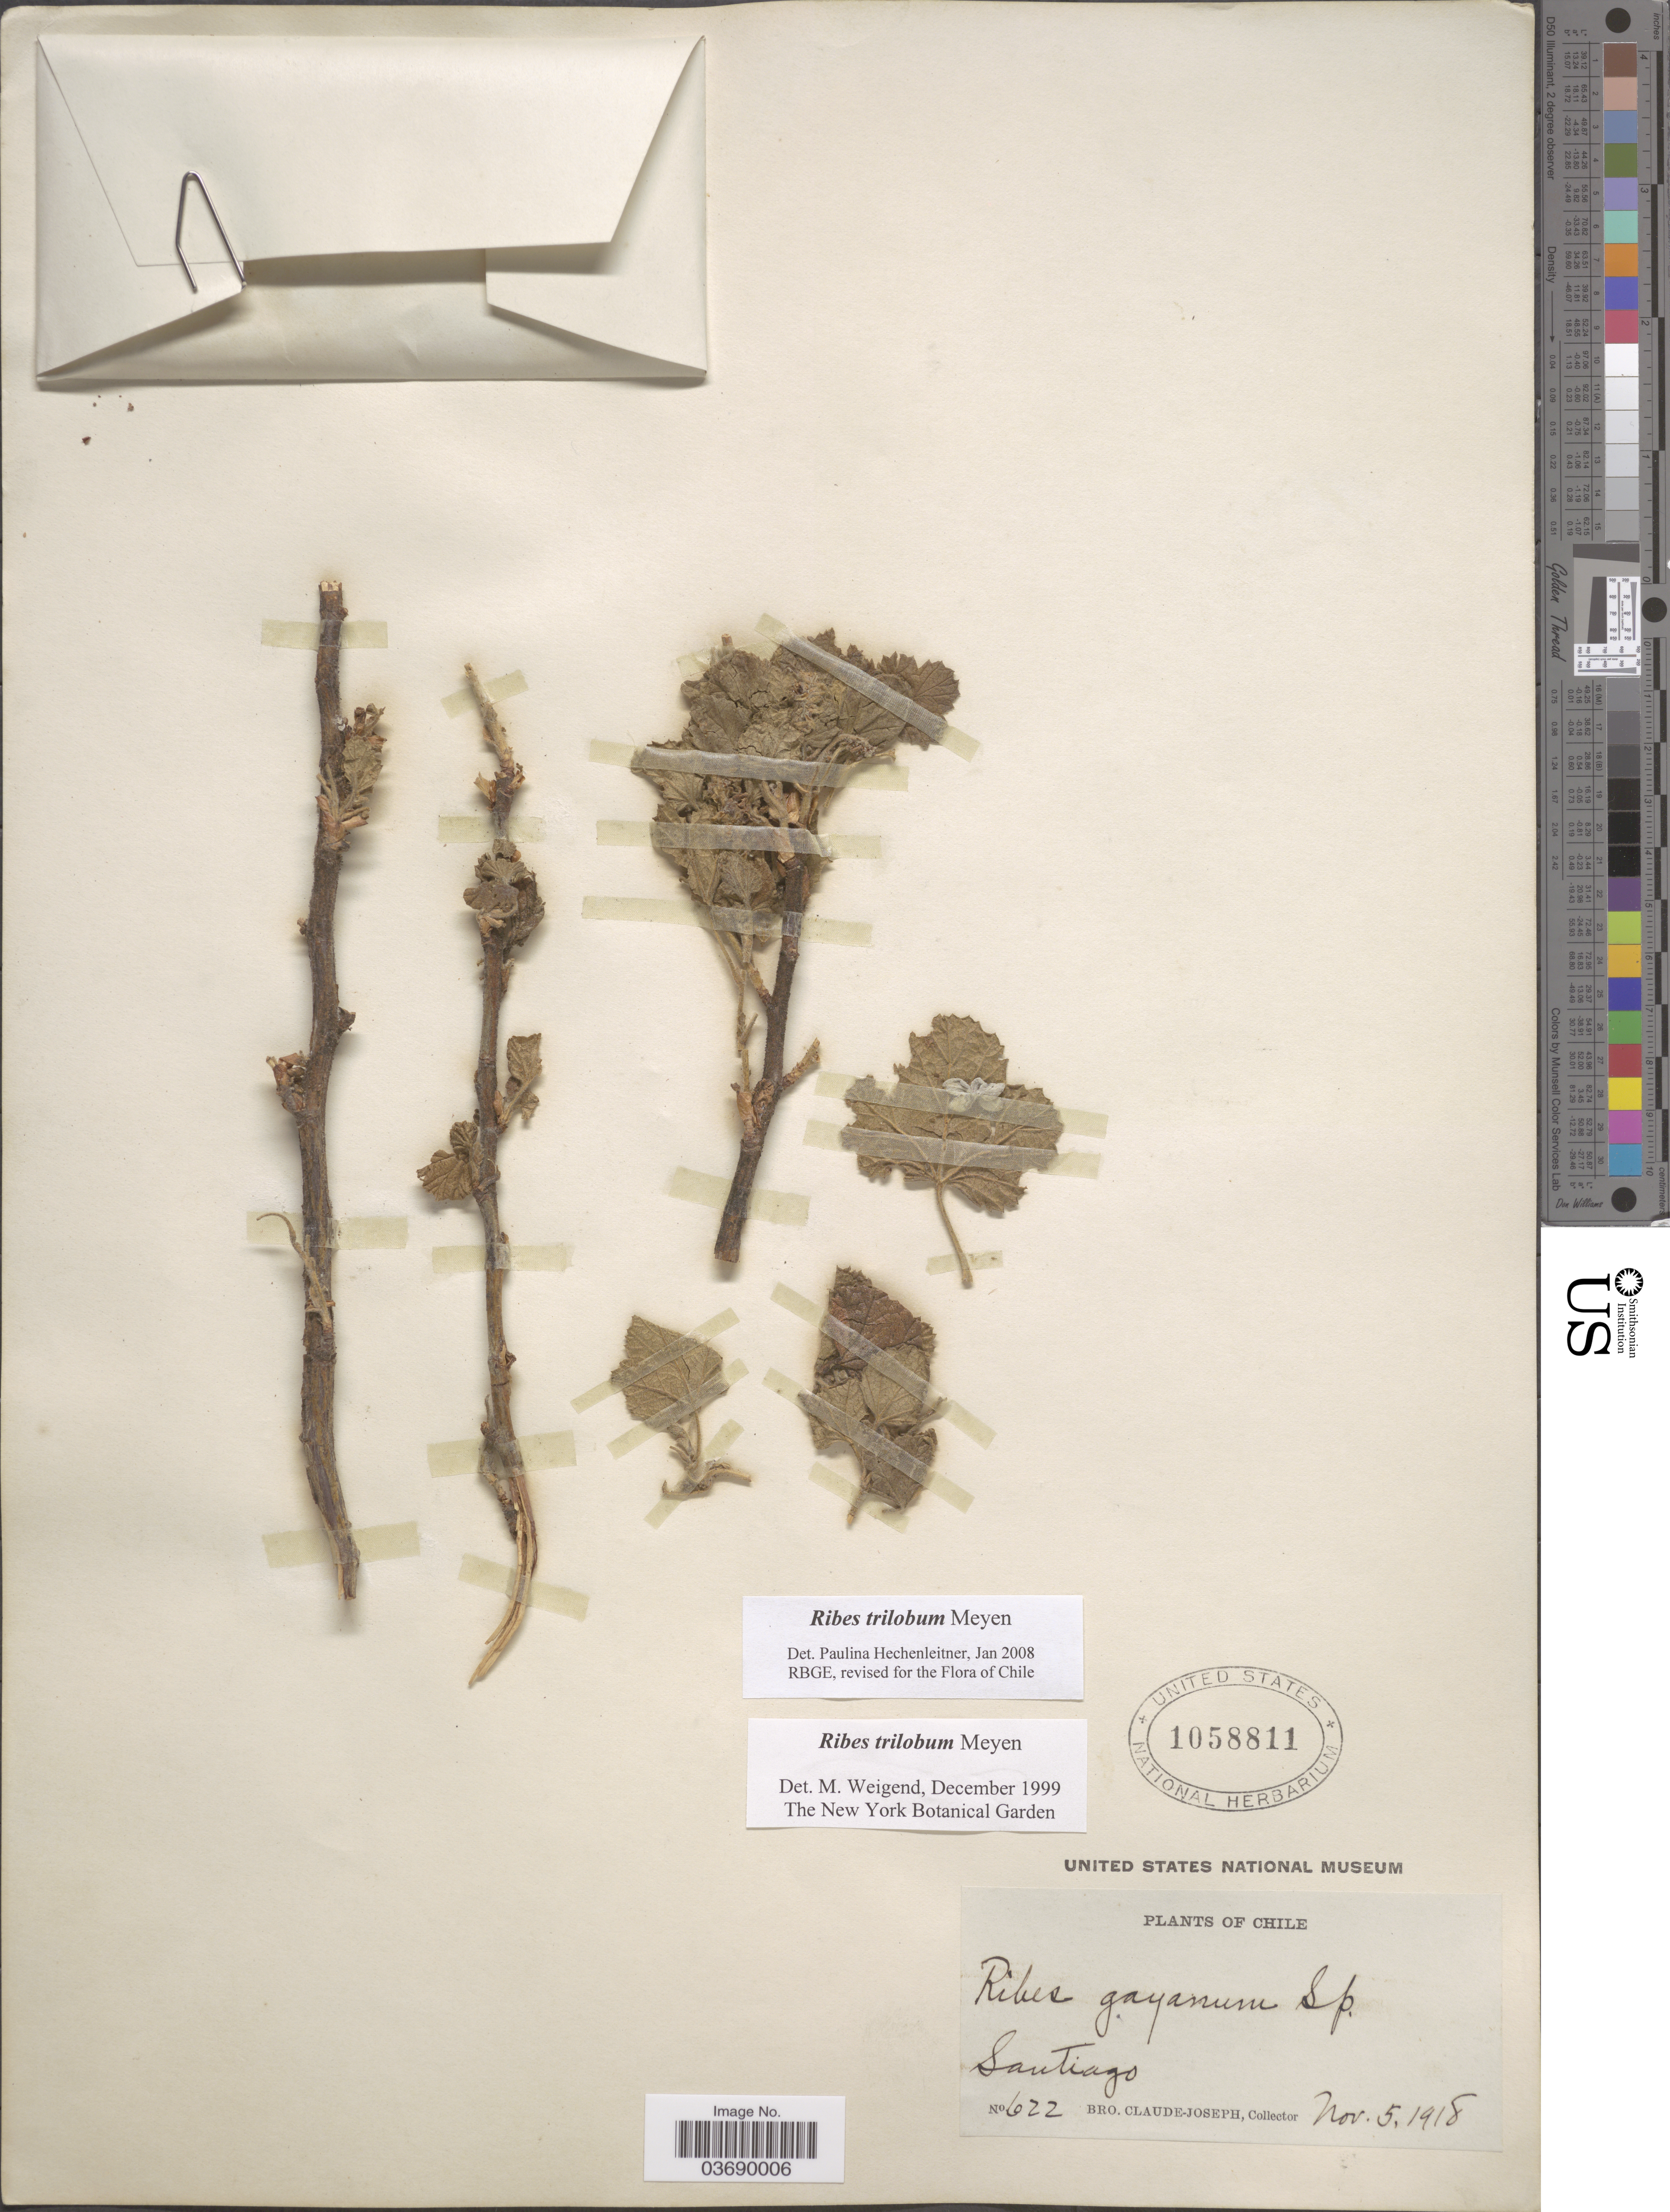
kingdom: Plantae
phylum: Tracheophyta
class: Magnoliopsida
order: Saxifragales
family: Grossulariaceae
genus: Ribes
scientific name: Ribes trilobum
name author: Meyen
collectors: Bro. Claude-Joseph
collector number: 622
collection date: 1918-11-05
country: Chile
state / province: Región Metropolitana (RM)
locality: Santiago.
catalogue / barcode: US 1058811